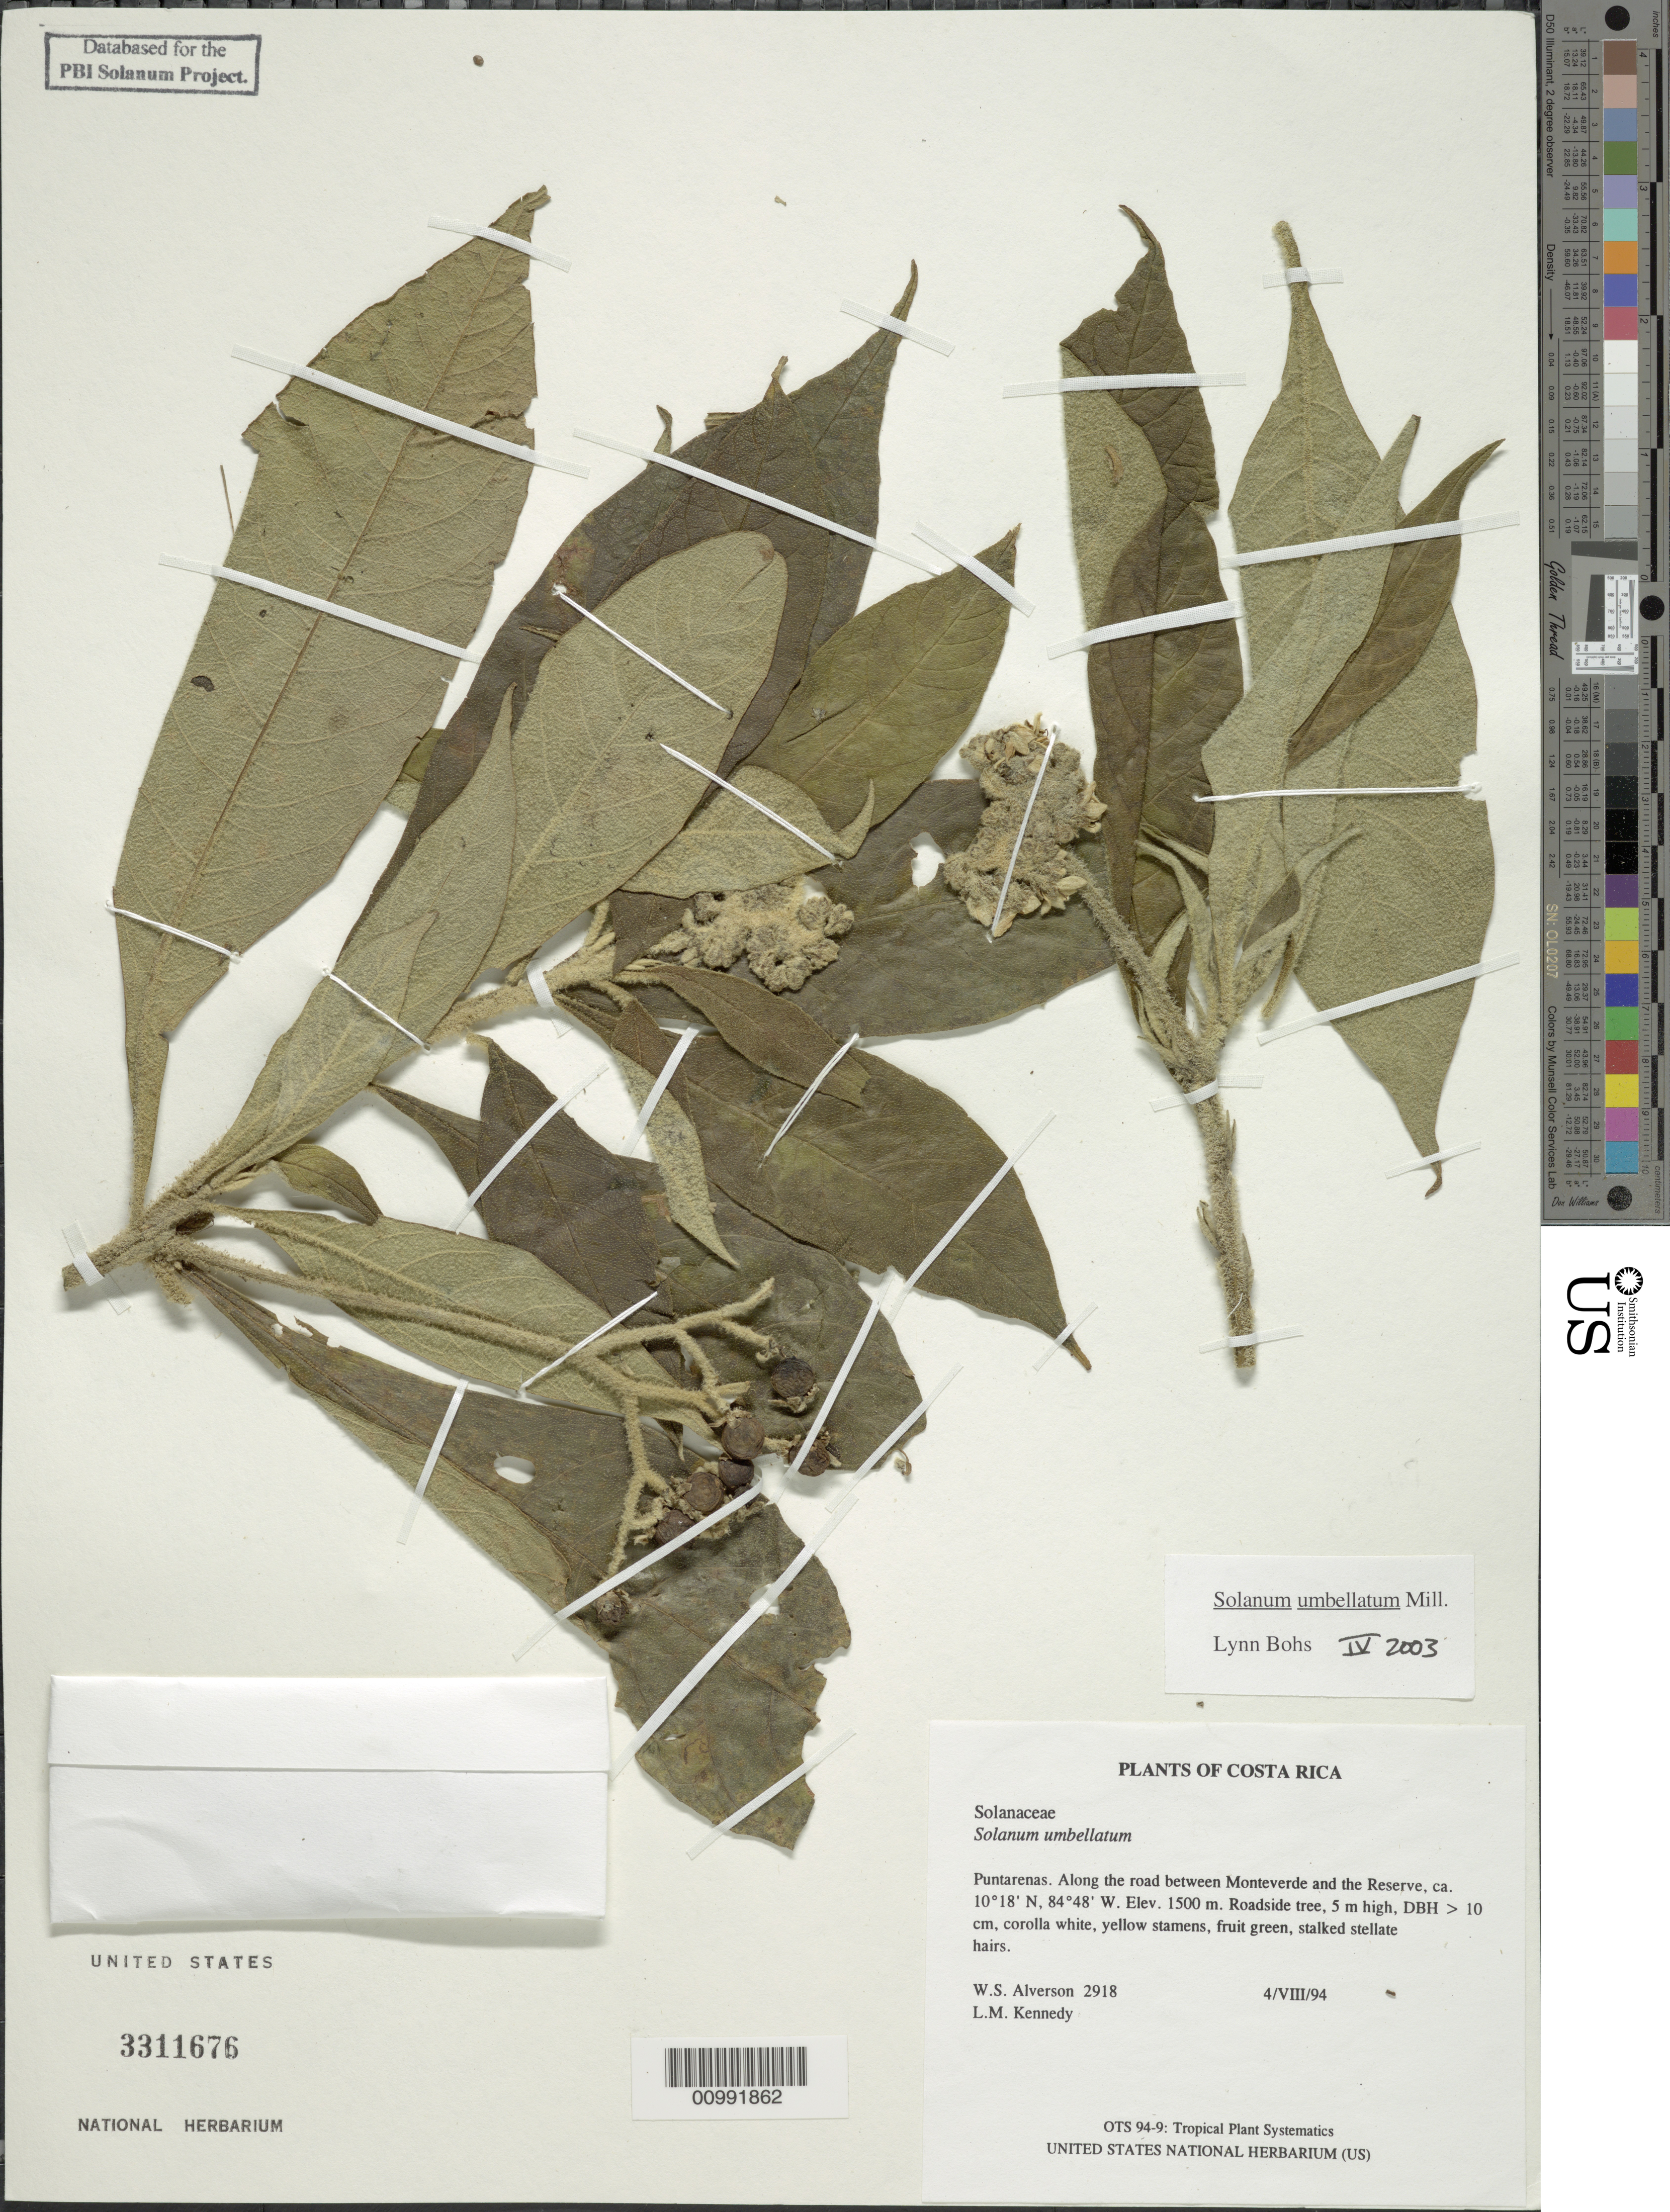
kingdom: Plantae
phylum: Tracheophyta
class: Magnoliopsida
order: Solanales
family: Solanaceae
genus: Solanum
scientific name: Solanum umbellatum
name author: Mill.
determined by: Bohs, L. A.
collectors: W. S. Alverson & L. M. Kennedy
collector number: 2918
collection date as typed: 4 Aug 1994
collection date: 1994-08-04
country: Costa Rica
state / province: Puntarenas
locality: Along the road between Monteverde and the Reserve.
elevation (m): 1500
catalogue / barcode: US 3311676